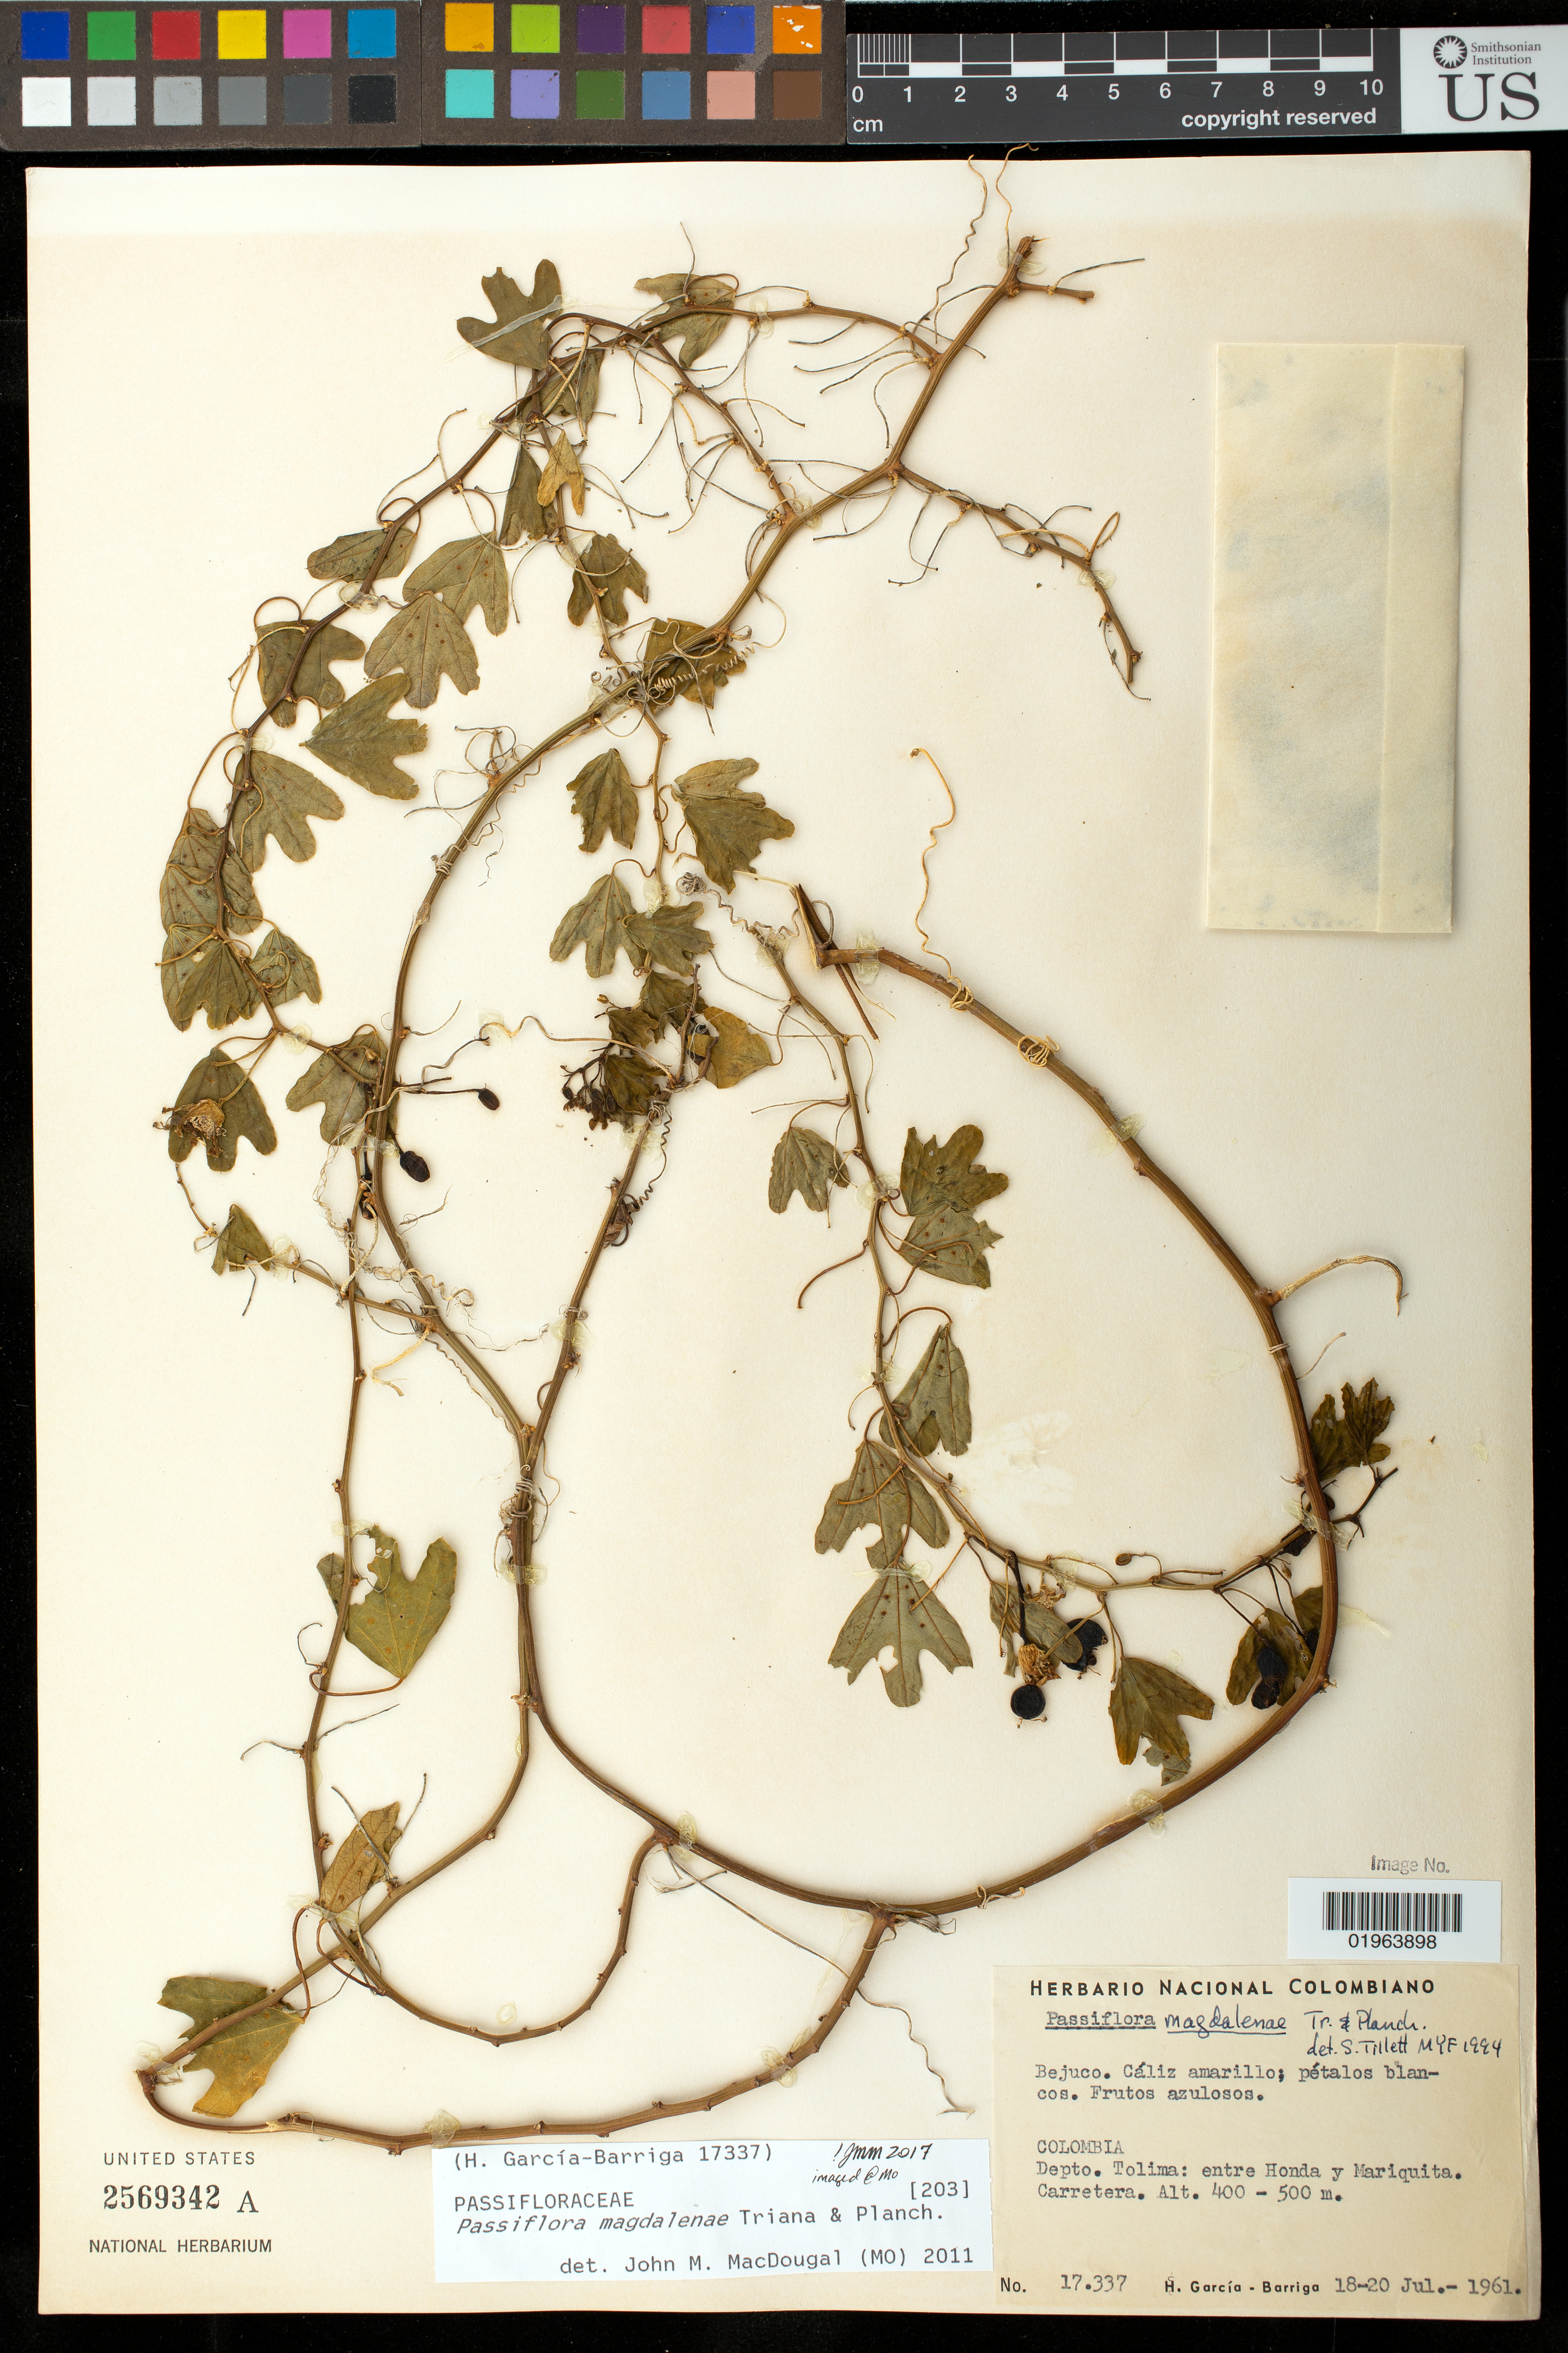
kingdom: Plantae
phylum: Tracheophyta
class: Magnoliopsida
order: Malpighiales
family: Passifloraceae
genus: Passiflora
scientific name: Passiflora magdalenae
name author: Triana & Planch.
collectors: H. García Barriga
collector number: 17337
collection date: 1961-07-18/1961-07-20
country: Colombia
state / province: Tolima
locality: Entre Honda y Mariquita, carretera.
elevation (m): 400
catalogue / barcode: US 2569342